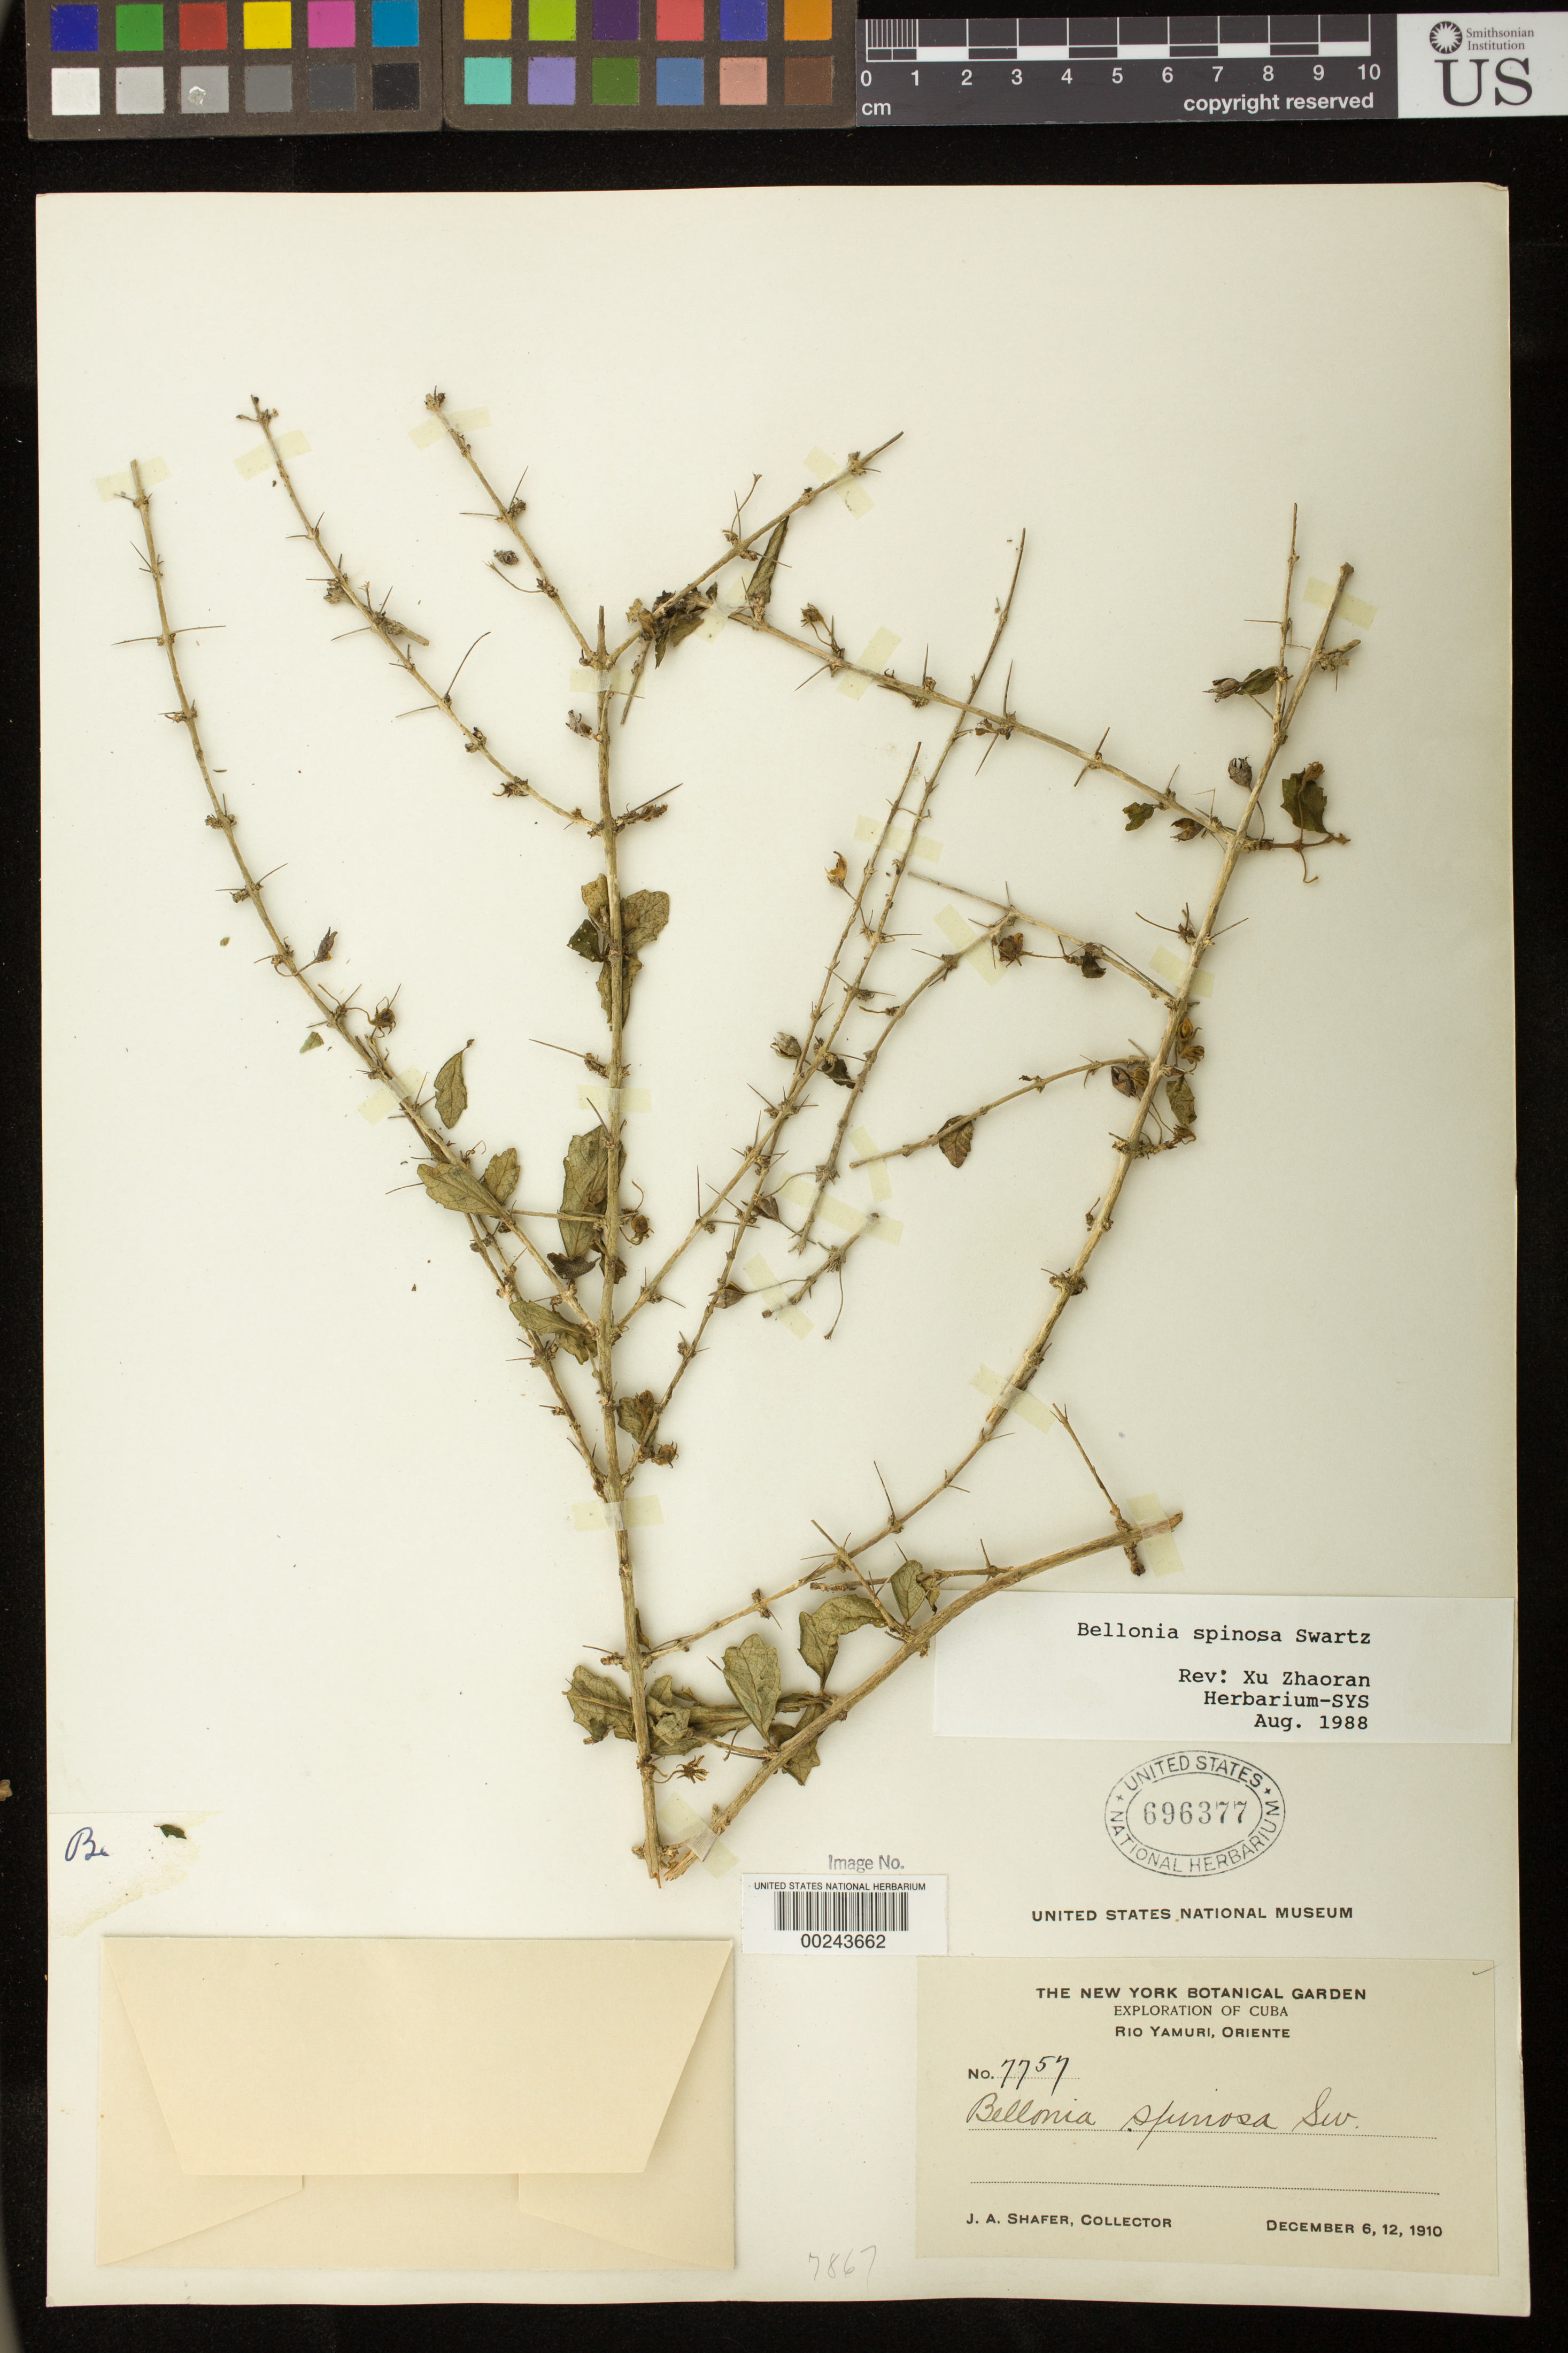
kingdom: Plantae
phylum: Tracheophyta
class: Magnoliopsida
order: Lamiales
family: Gesneriaceae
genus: Bellonia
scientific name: Bellonia spinosa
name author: Sw.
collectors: J. A. Shafer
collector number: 7757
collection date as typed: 6, 12 Dec 1910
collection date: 1910-12-06/1910-12-12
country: Cuba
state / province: Oriente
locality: Rio Yamuri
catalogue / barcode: US 696377